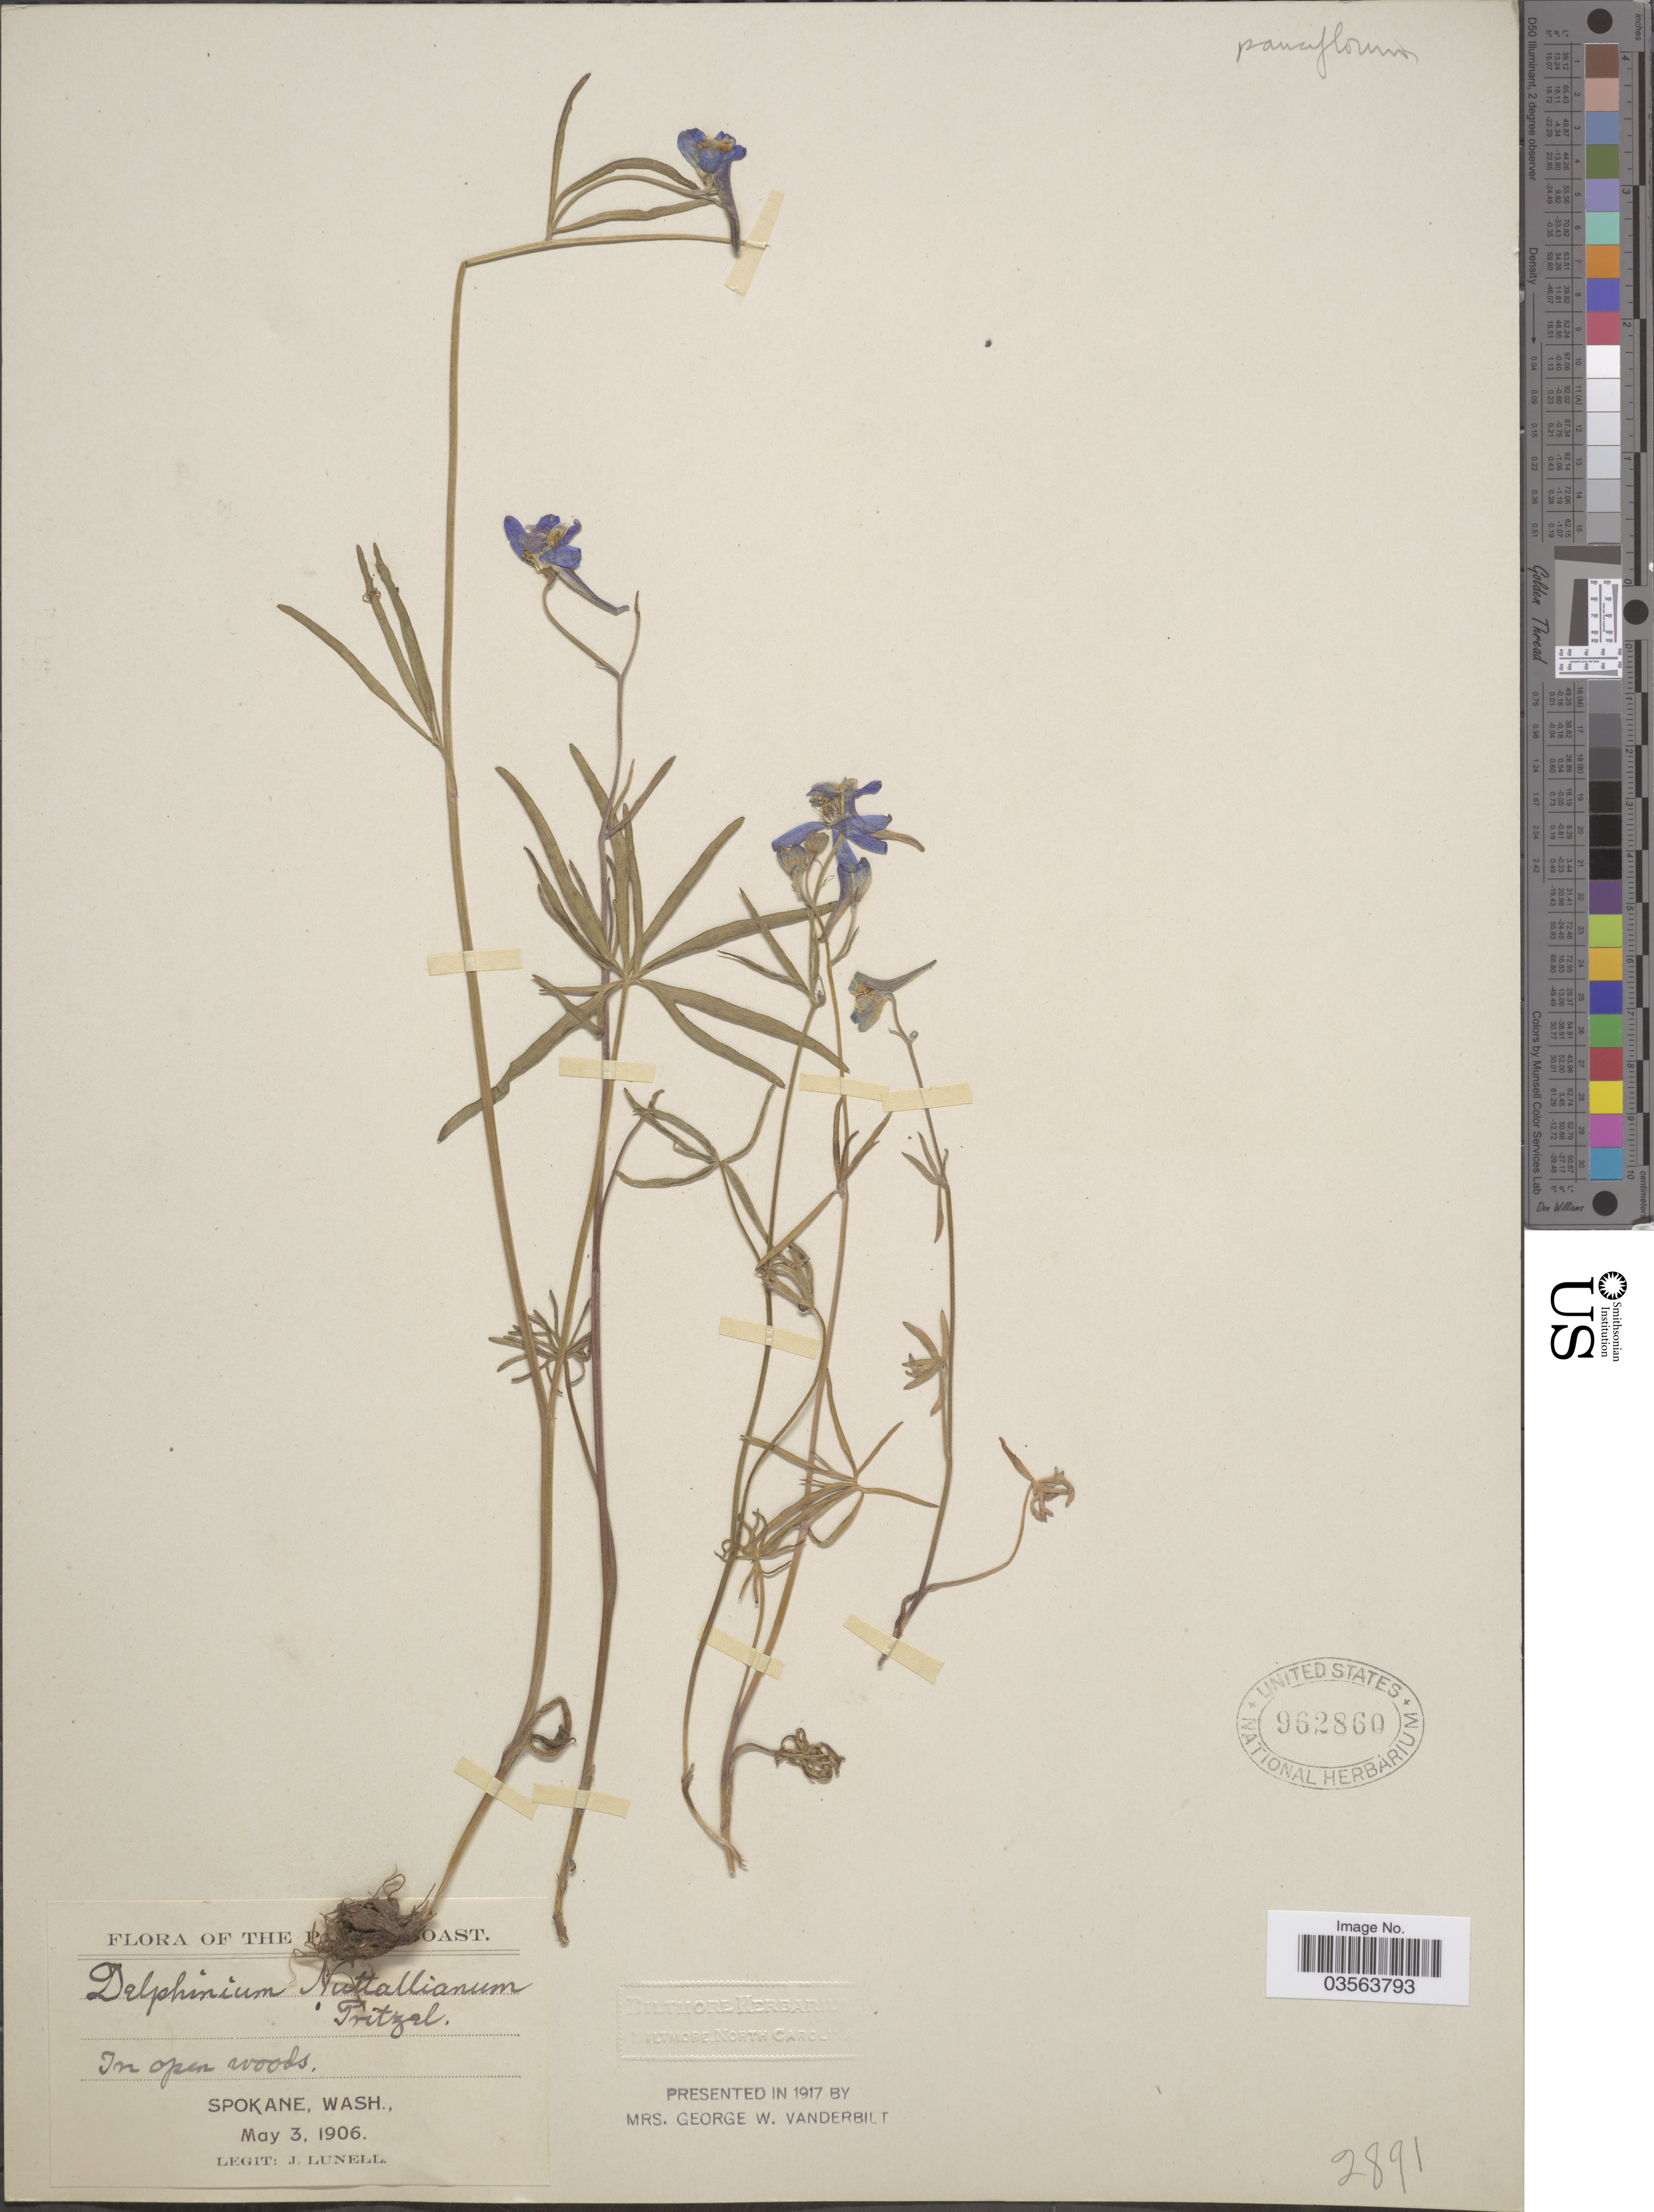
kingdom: Plantae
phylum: Tracheophyta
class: Magnoliopsida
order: Ranunculales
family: Ranunculaceae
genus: Delphinium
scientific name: Delphinium nuttallianum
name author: E. Pritz. ex Walpers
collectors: J. Lunell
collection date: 1906-05-03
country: United States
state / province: Washington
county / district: Spokane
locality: Pacific Coast. Spokane.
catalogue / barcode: US 962860